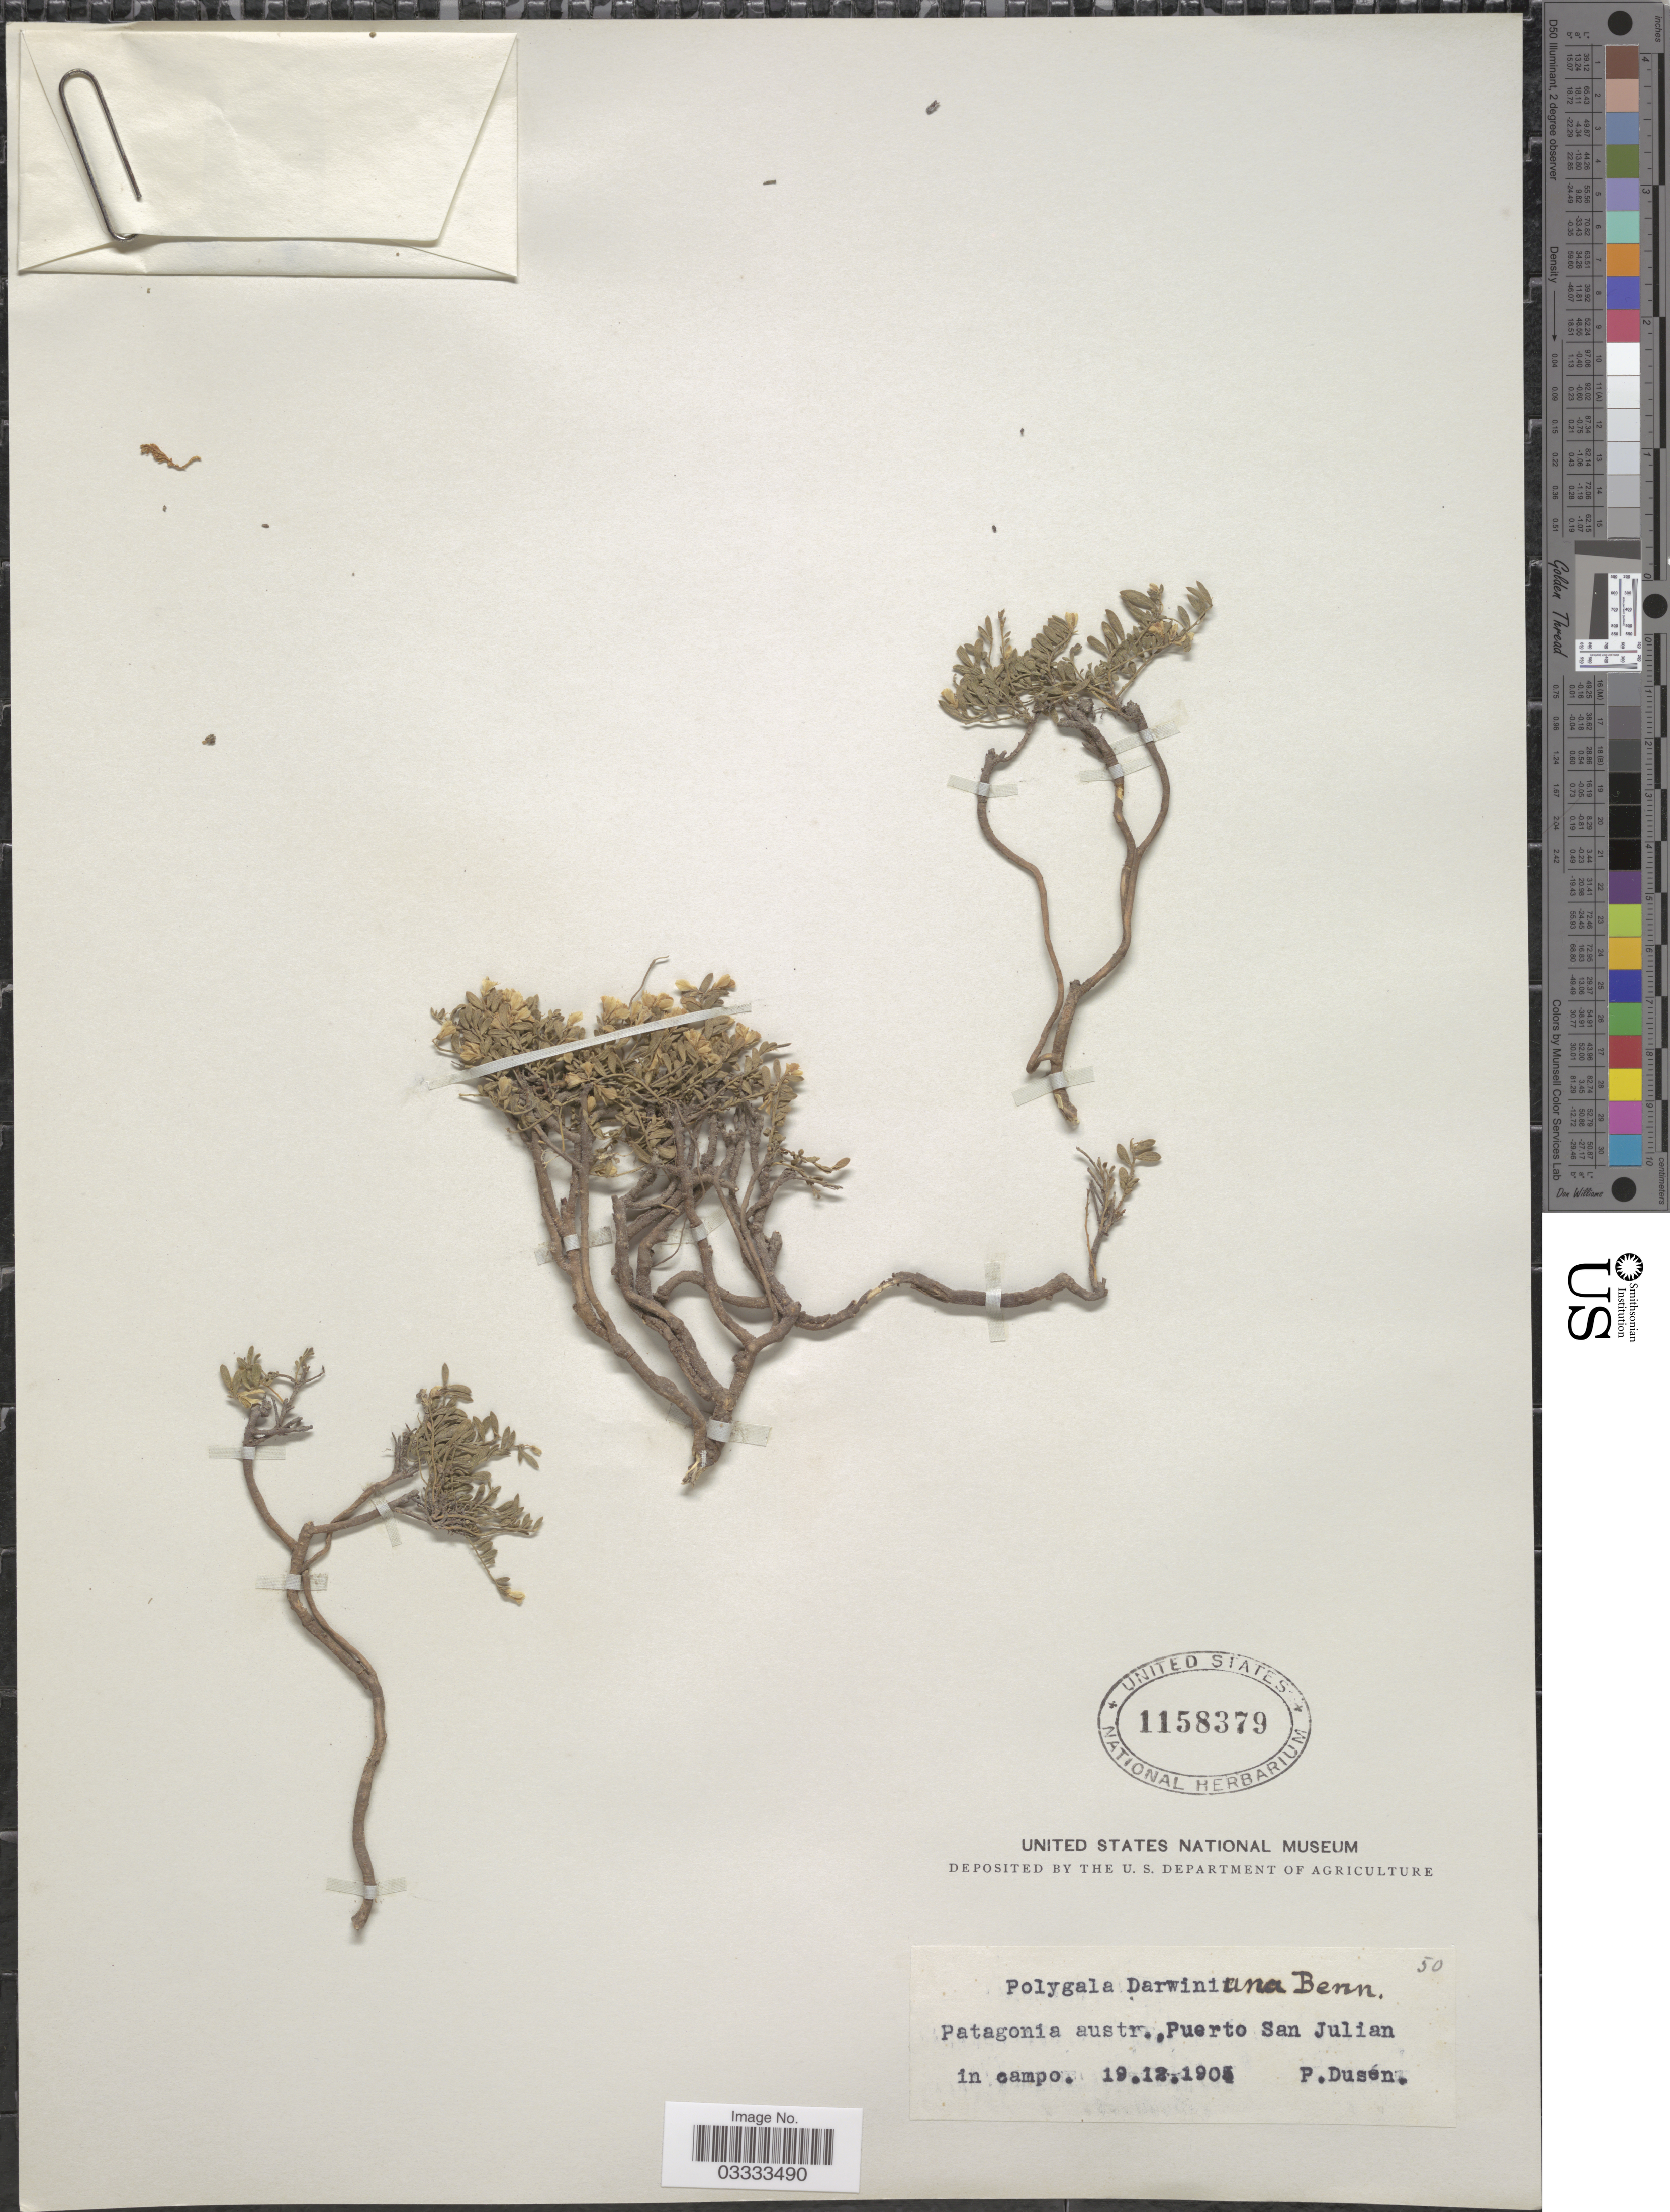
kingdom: Plantae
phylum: Tracheophyta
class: Magnoliopsida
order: Fabales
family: Polygalaceae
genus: Acanthocladus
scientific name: Acanthocladus tehuelchum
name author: Speg.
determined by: Strong, Mark T., (BOT), Smithsonian Institution - National Museum of Natural History (UNITED STATES)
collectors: P. Dusén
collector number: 50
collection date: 1905-12-19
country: Argentina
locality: Patagonia austr., Puerto San Julian in campo.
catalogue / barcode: US 1158379